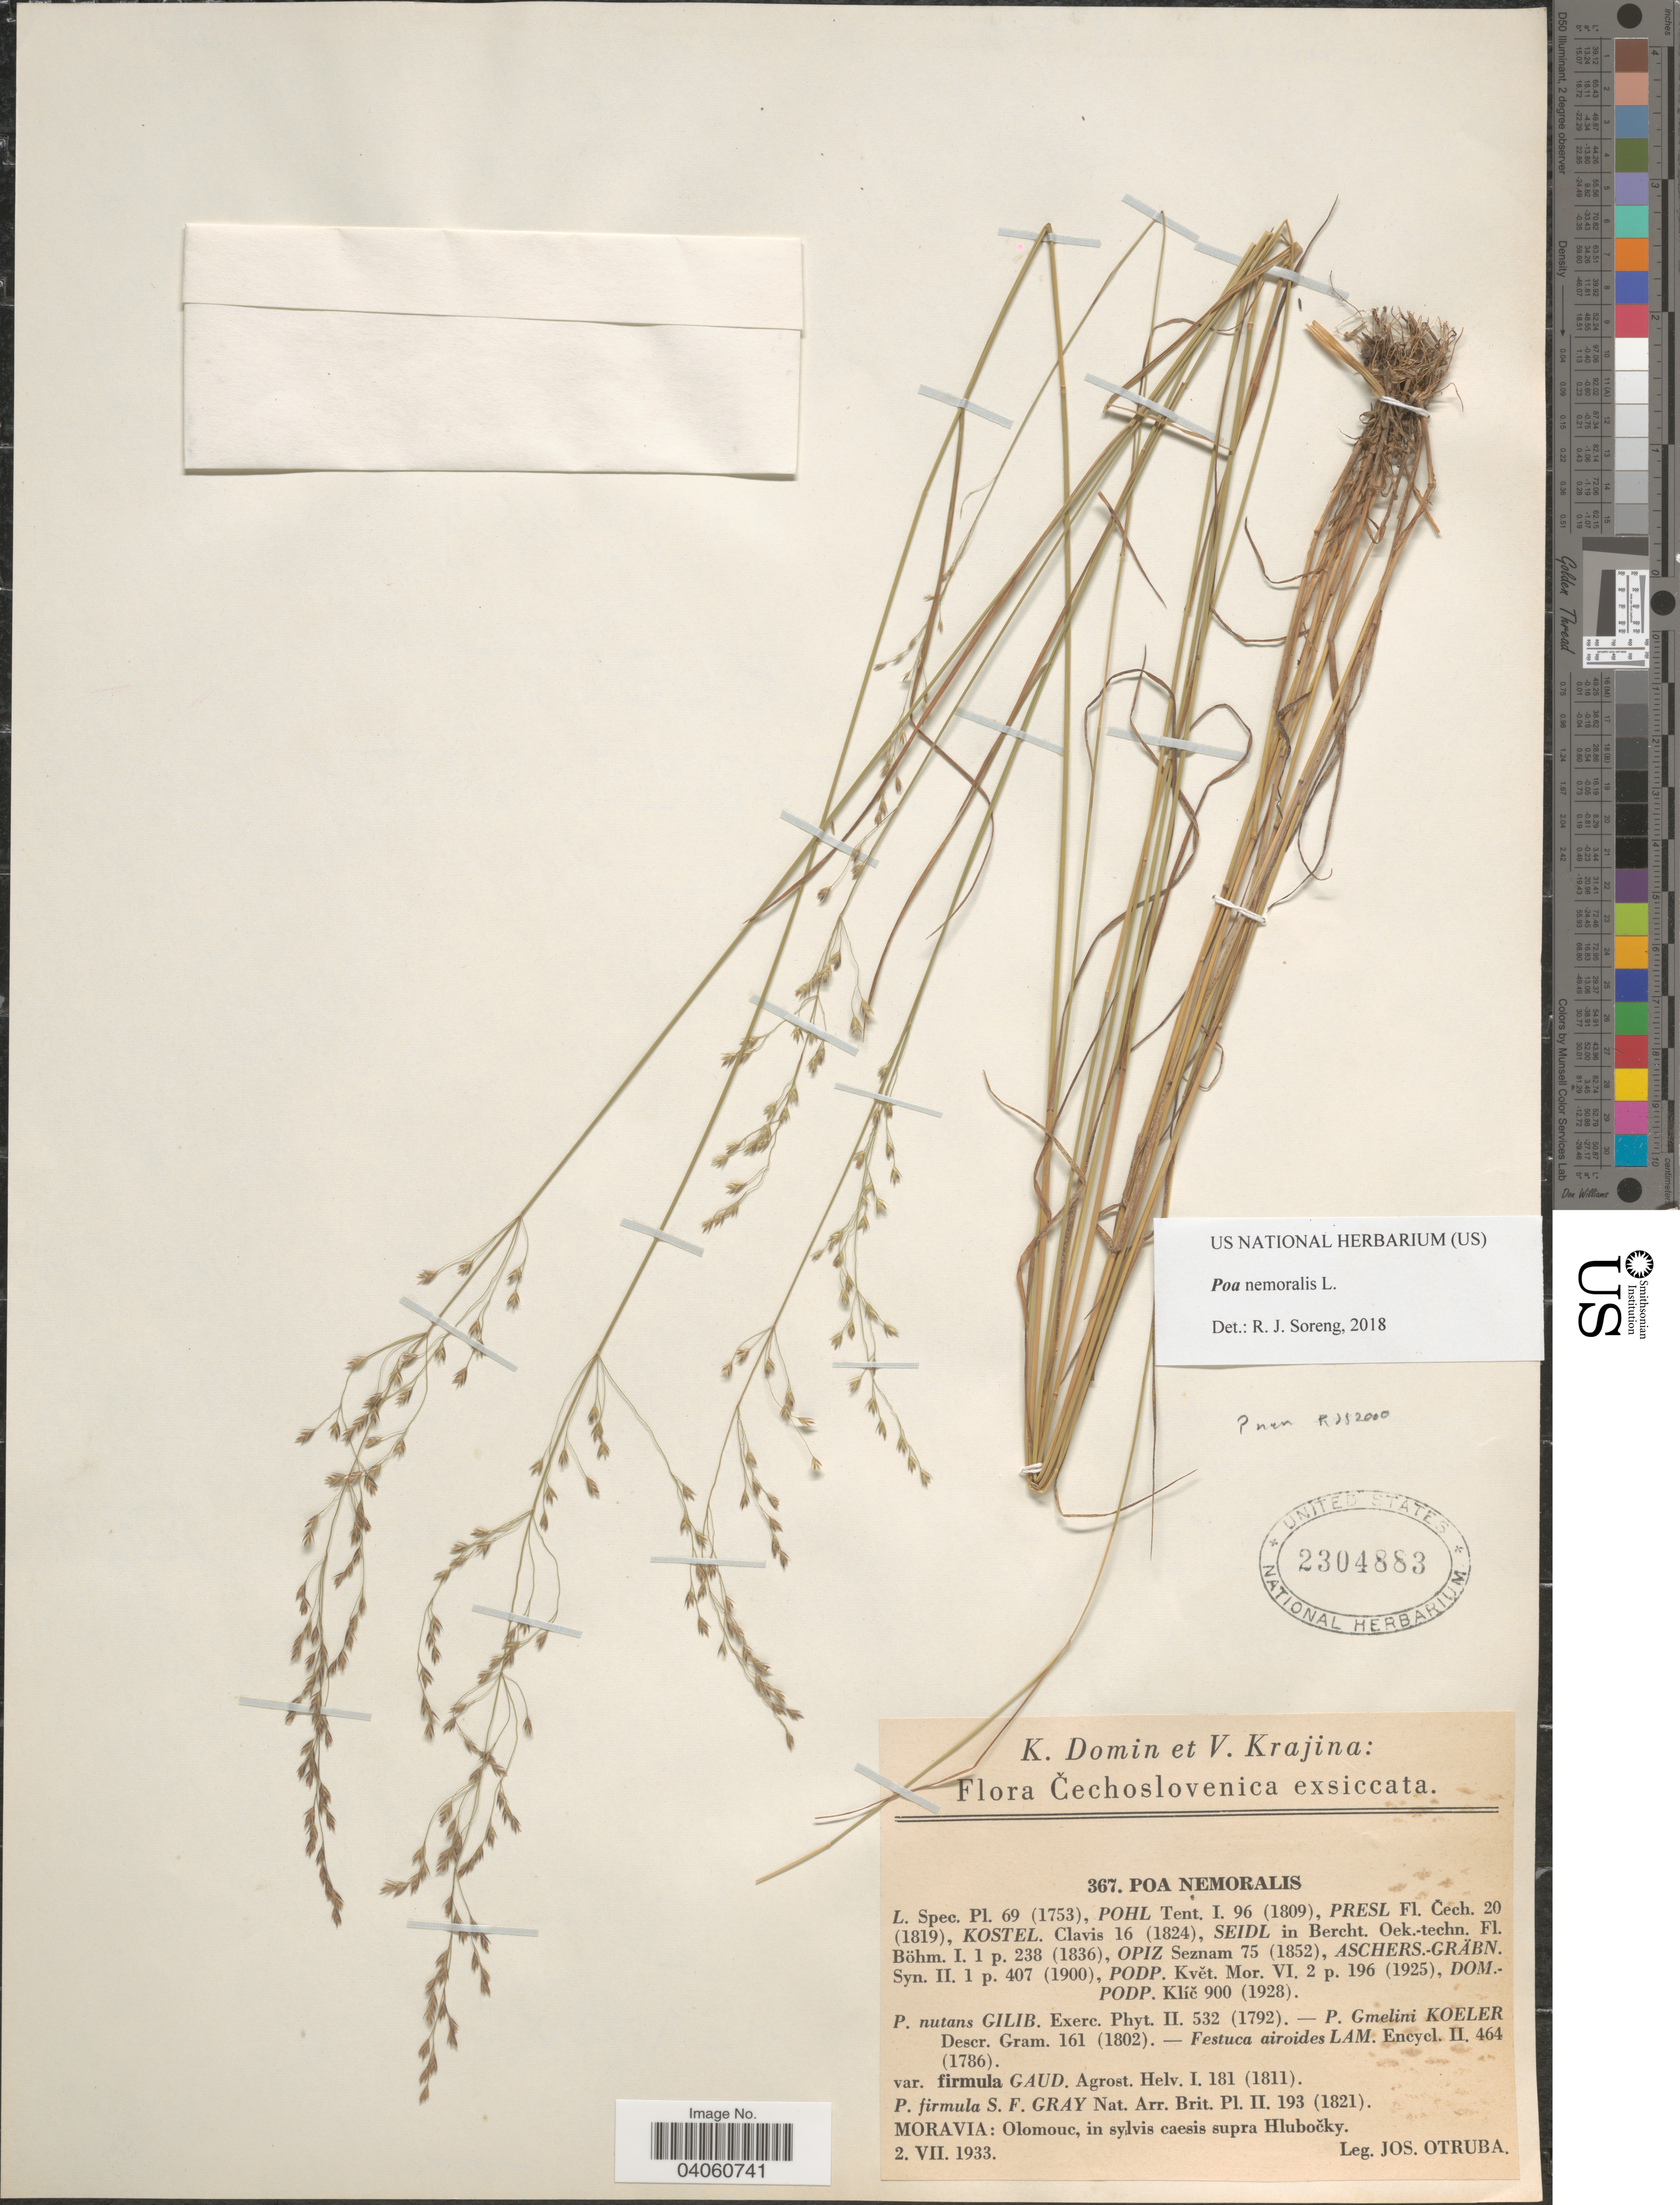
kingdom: Plantae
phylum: Tracheophyta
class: Liliopsida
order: Poales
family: Poaceae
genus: Poa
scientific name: Poa nemoralis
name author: L.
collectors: J. Otruba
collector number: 367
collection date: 1933-07-02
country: Czechia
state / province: Olomouc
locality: Moravia: in sylvis caesis supra Hlubočky.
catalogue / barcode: US 2304883